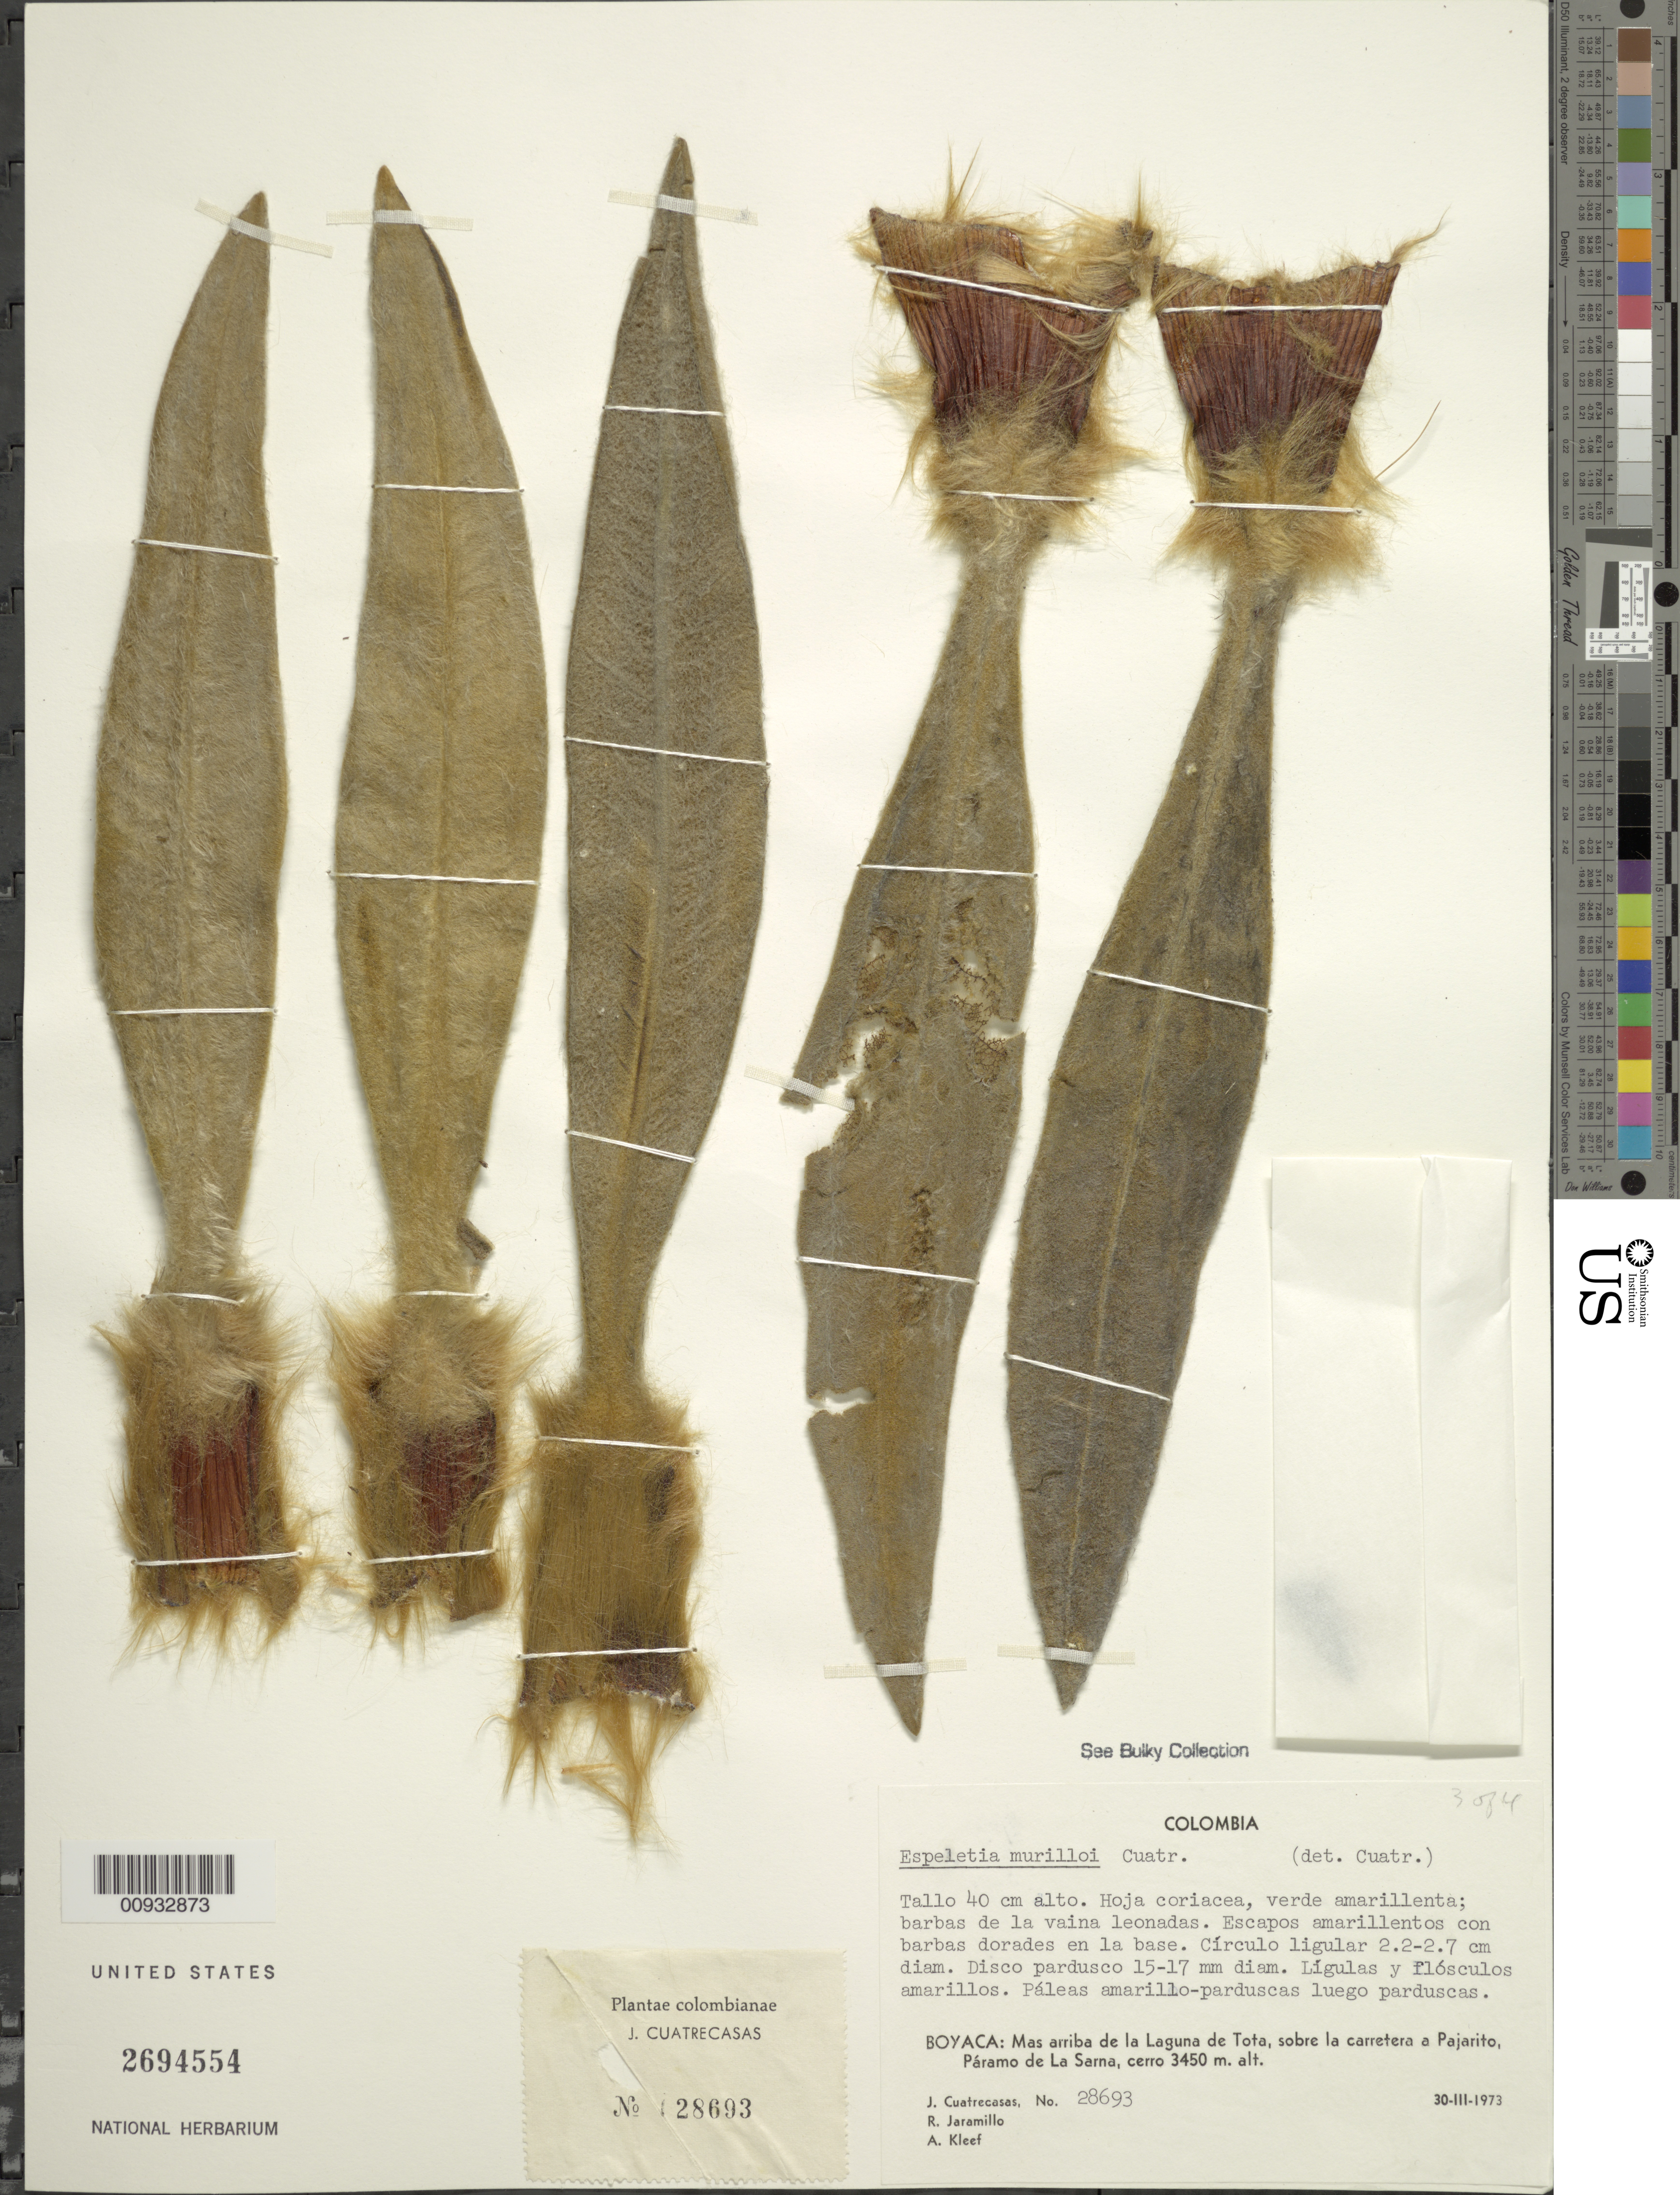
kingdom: Plantae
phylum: Tracheophyta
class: Magnoliopsida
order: Asterales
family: Asteraceae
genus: Espeletia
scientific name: Espeletia murilloi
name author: Cuatrec.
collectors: J. Cuatrecasas, R. Jaramillo M. & A. M. Cleef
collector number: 28693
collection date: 1973-03-30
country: Colombia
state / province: Boyacá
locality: Páramo de la Sarna. Más arriba de la Laguna de Tota, sobre la carretera a Pajarito.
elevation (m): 3450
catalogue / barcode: US 2694554